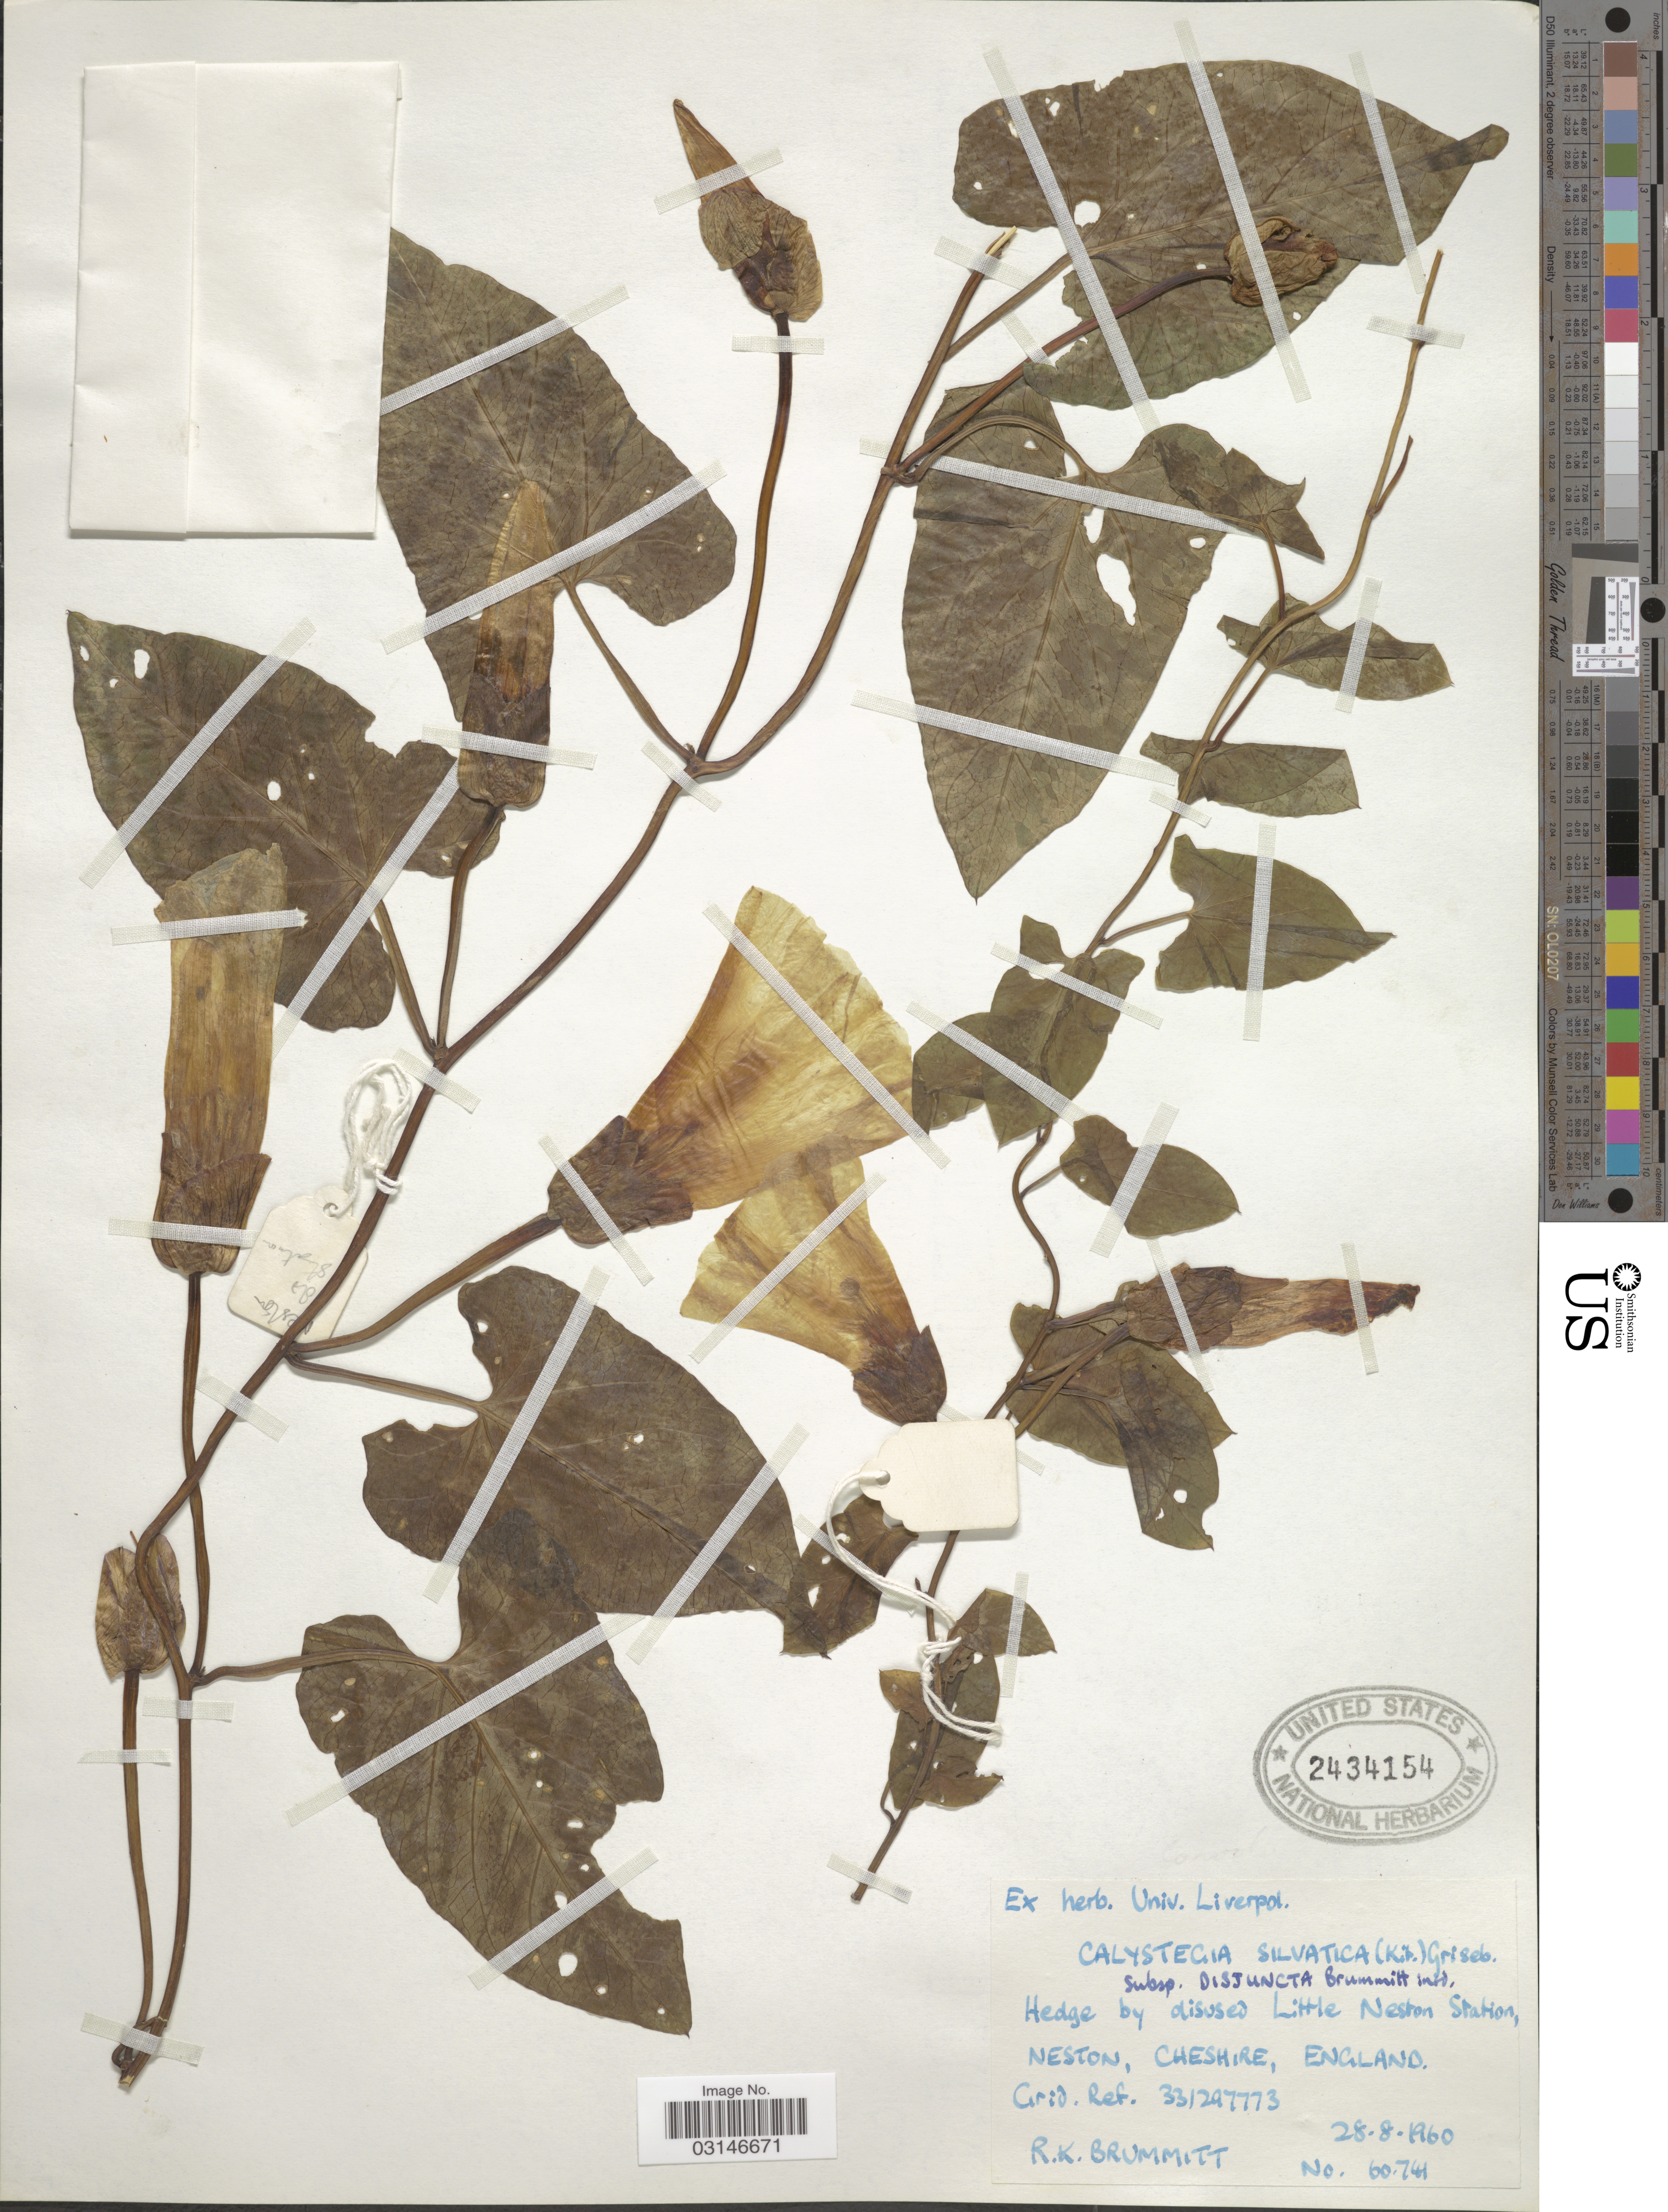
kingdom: Plantae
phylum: Tracheophyta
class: Magnoliopsida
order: Solanales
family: Convolvulaceae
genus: Calystegia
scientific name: Calystegia sericata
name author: (House) C.R. Bell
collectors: R. K. Brummitt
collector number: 60741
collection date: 1960-08-28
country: United Kingdom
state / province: England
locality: Hedge by disused Little Neston, Cheshire. Grid. Ref. 331297773.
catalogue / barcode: US 2434154